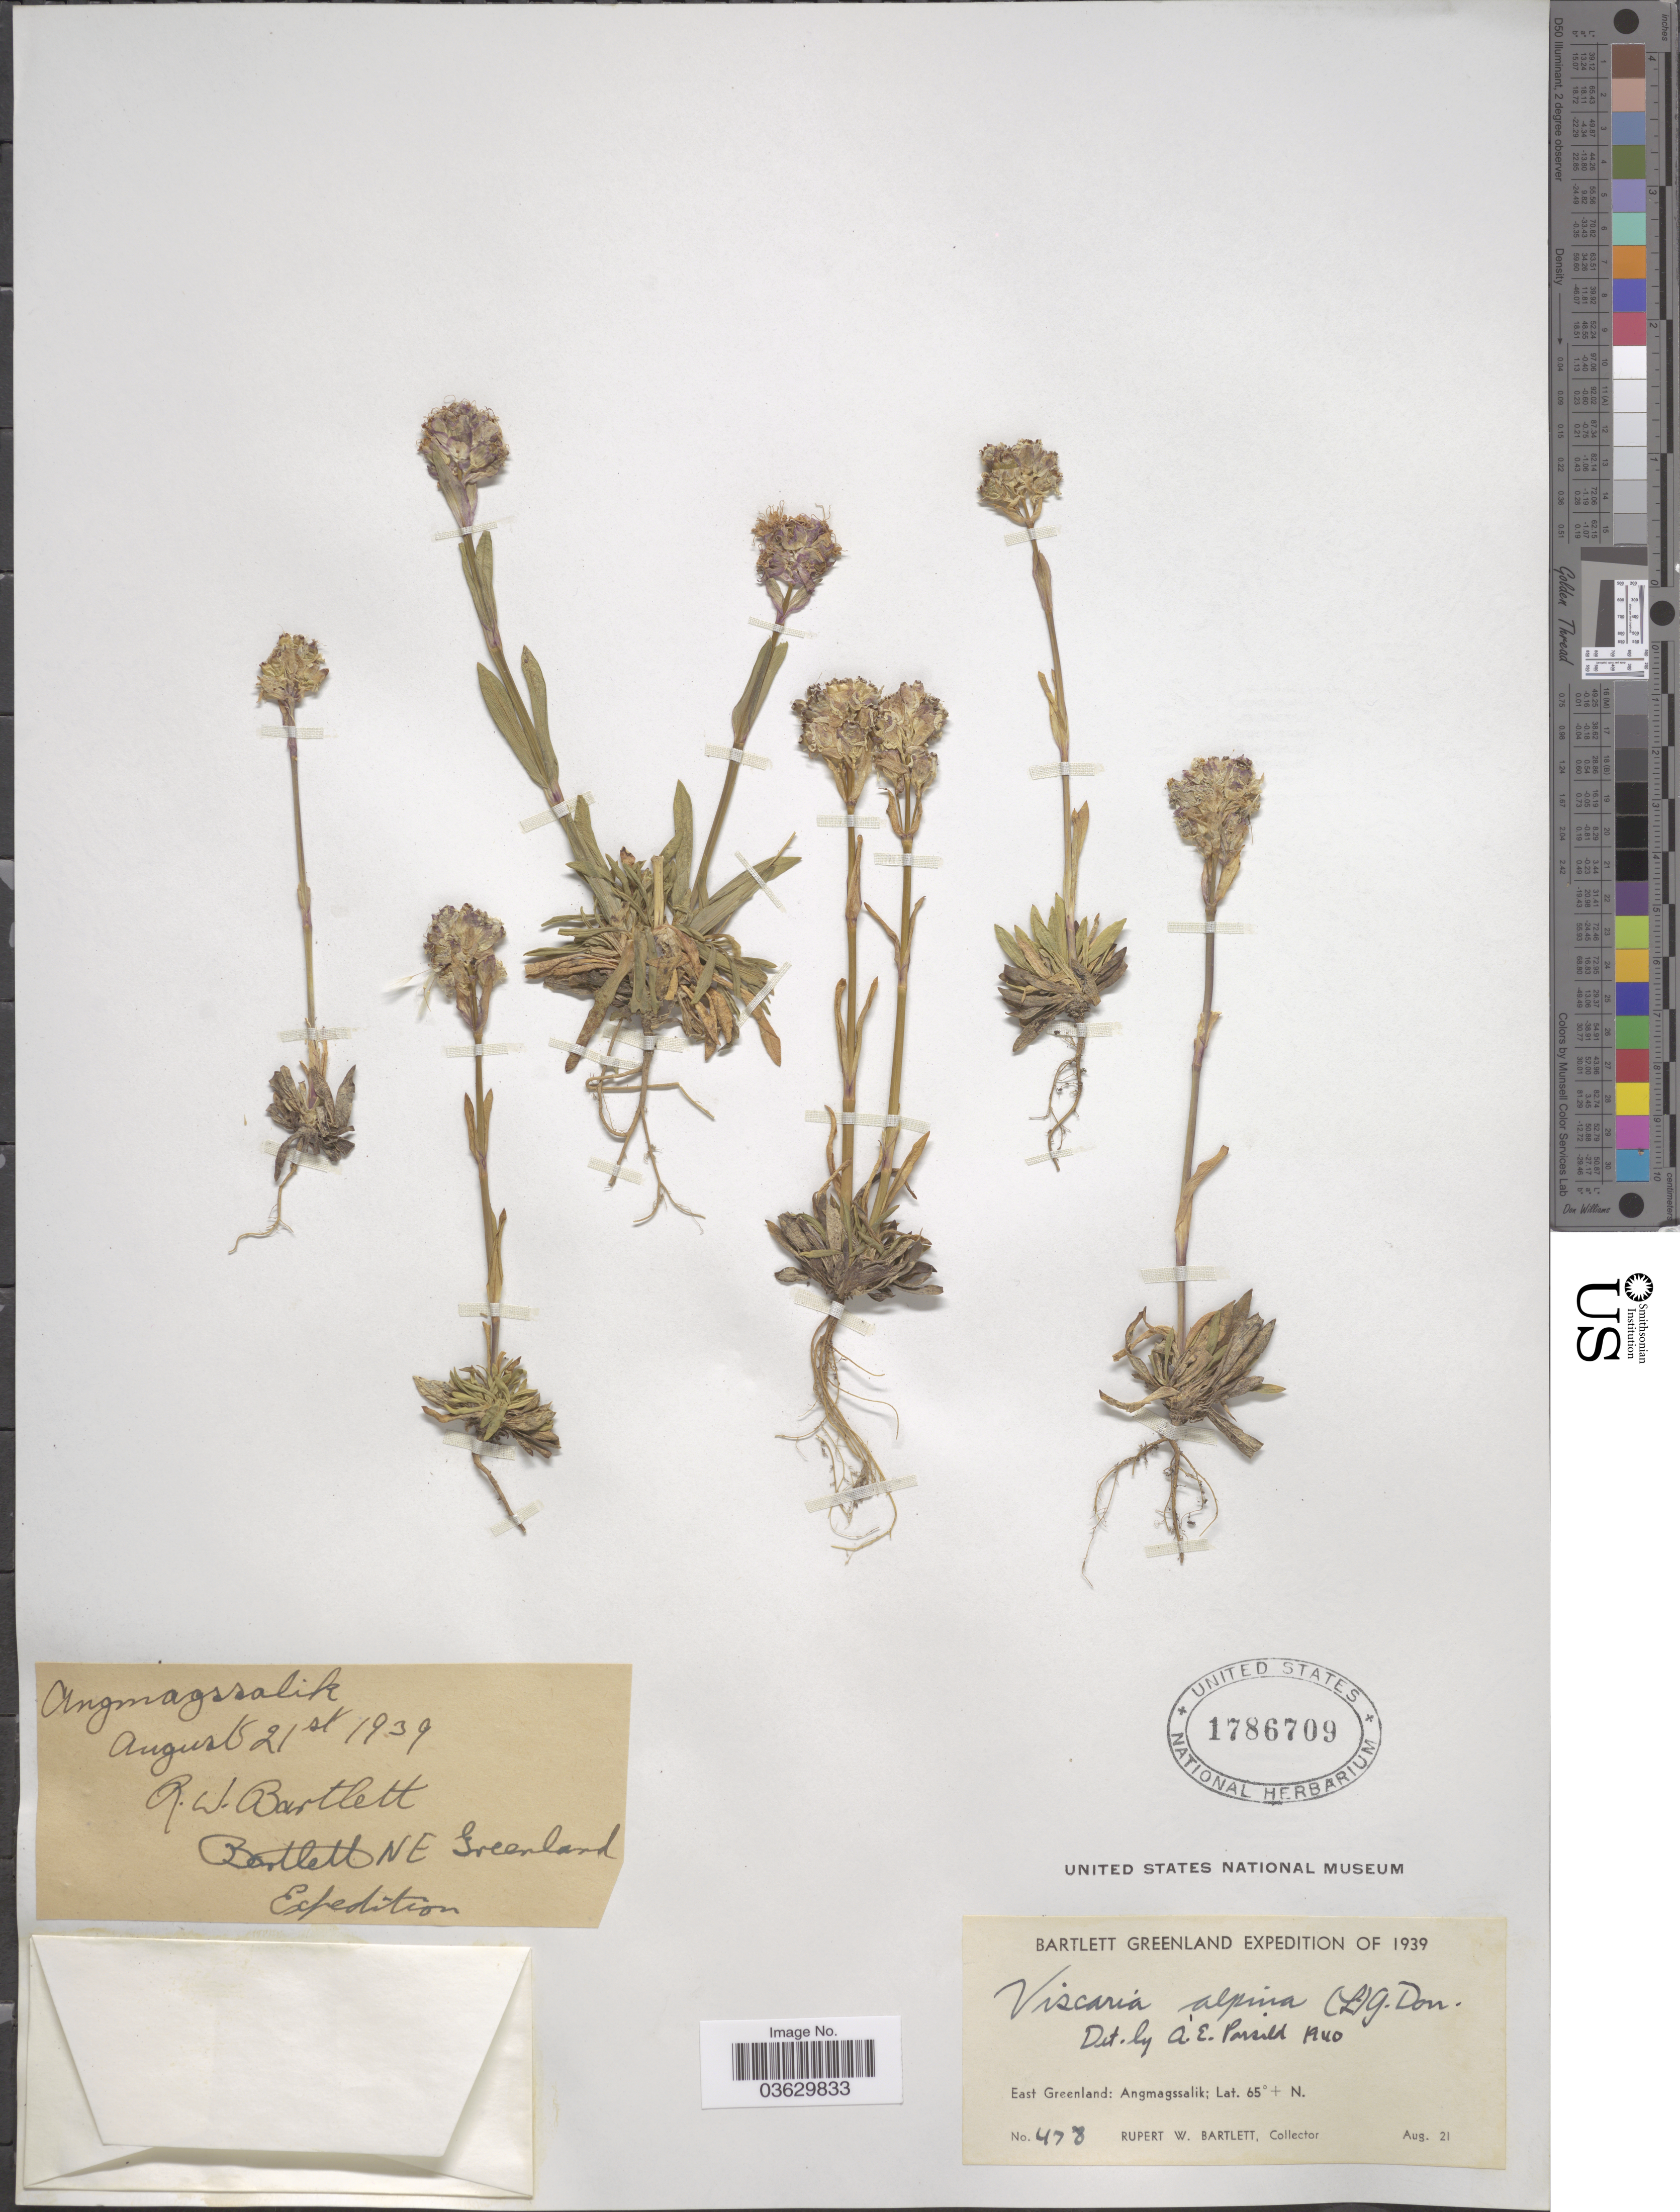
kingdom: Plantae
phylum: Tracheophyta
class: Magnoliopsida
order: Caryophyllales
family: Caryophyllaceae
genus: Viscaria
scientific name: Viscaria alpina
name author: (L.) G. Don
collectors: R. W. Bartlett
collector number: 478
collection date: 1939-08-21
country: Greenland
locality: East Greenland: Angmagssalik.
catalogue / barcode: US 1786709